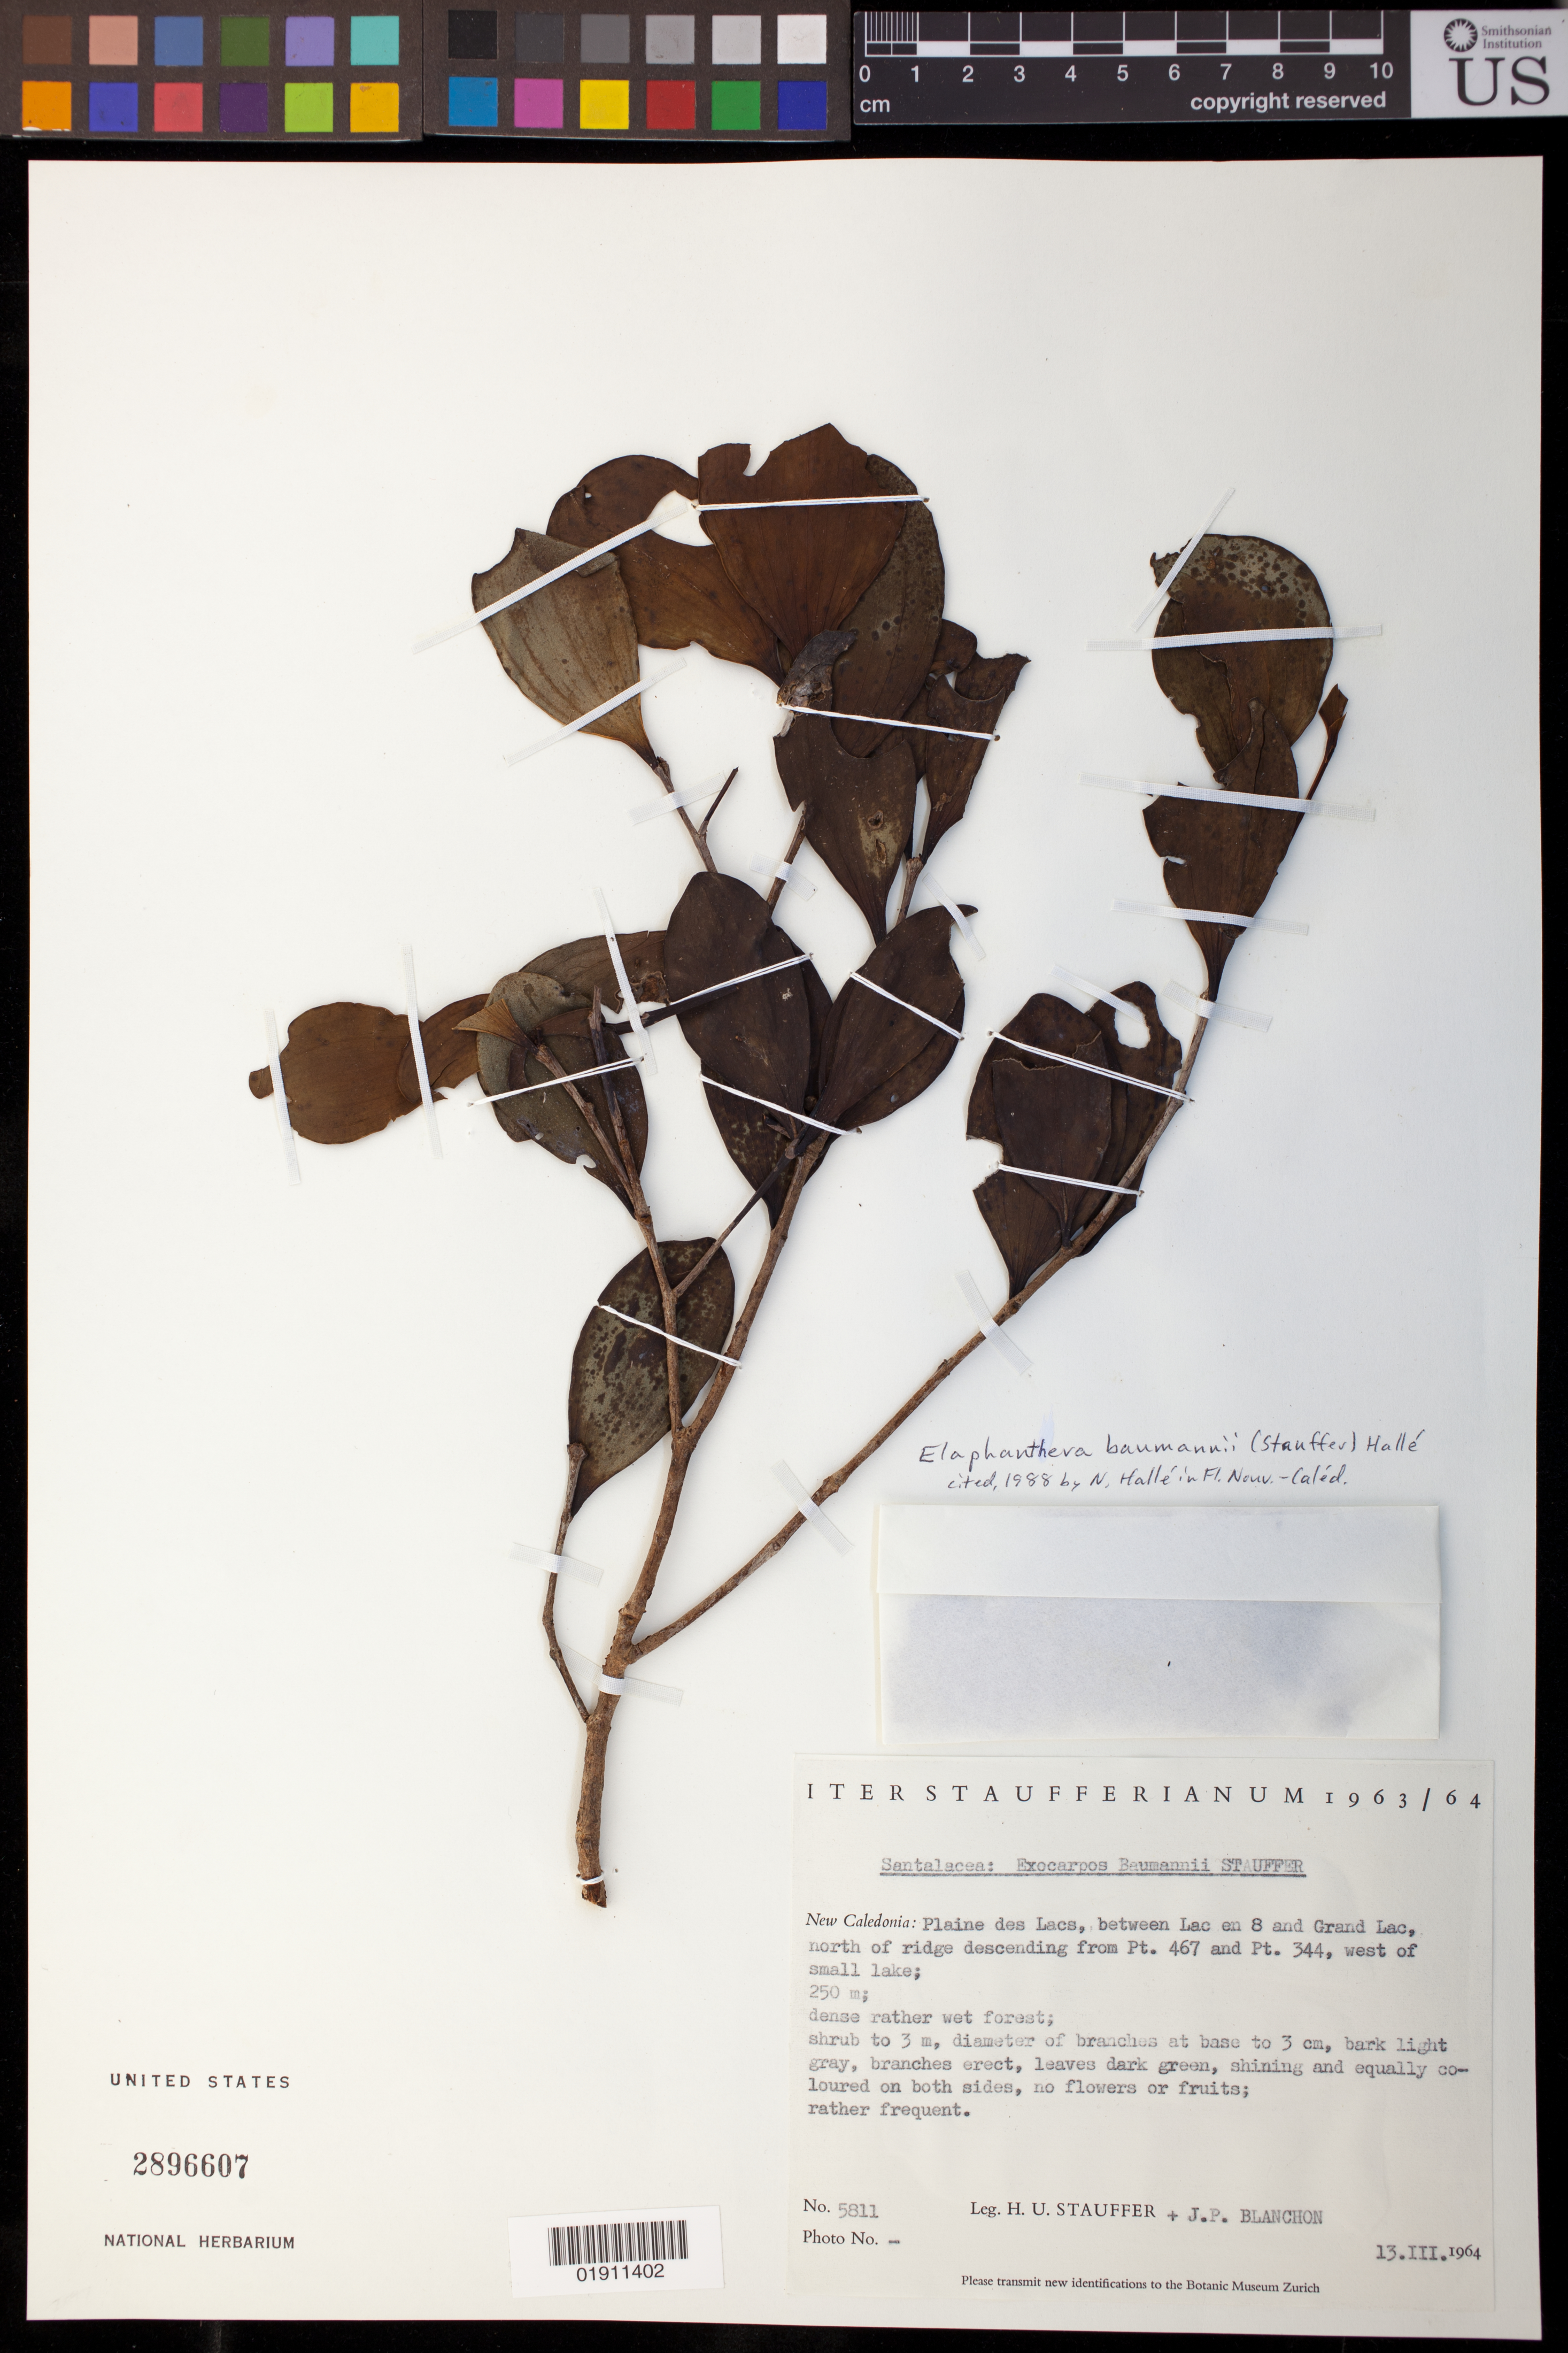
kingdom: Plantae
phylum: Tracheophyta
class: Magnoliopsida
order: Santalales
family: Santalaceae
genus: Elaphanthera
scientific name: Elaphanthera baumannii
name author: (Stauffer) N. Hallé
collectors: H. U. Stauffer & J. Blanchon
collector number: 5811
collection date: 1964-03-13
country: New Caledonia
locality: Plaine des Lacs, between Lac en 8 and Grand Lac, north ridge descending from Pt. 467 and Pt. 344, west of small lake;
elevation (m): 250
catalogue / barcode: US 2896607